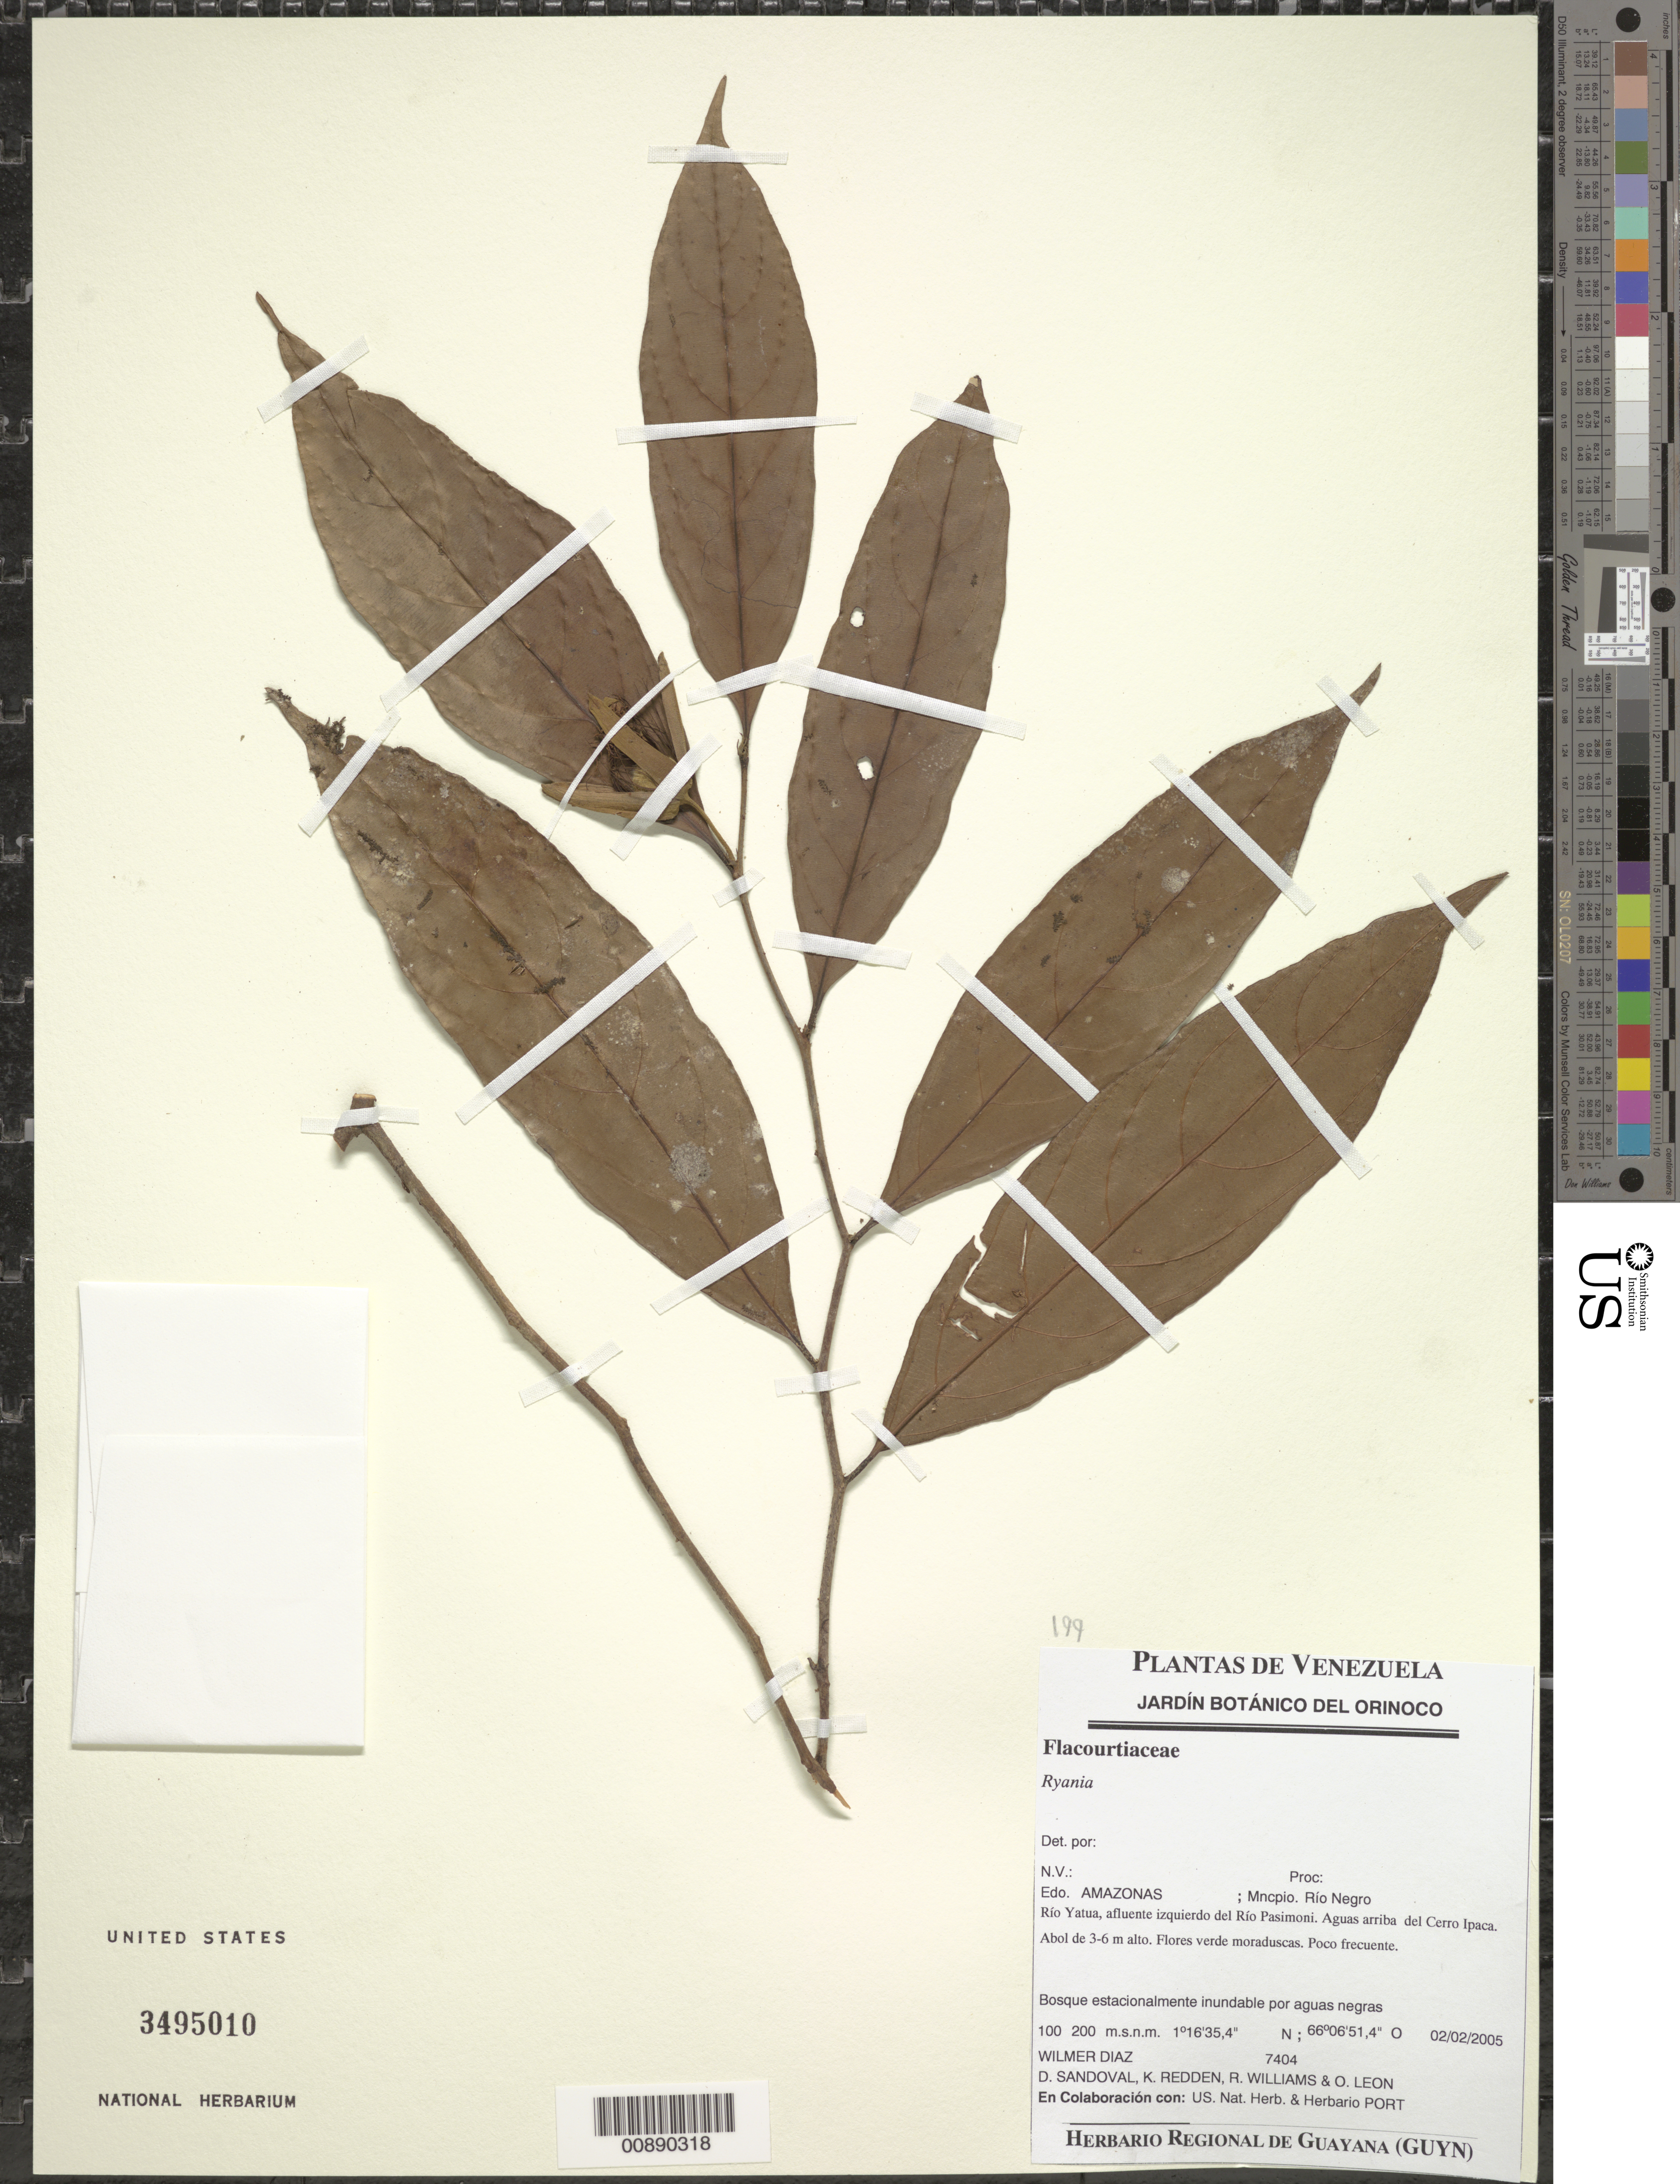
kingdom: Plantae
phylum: Tracheophyta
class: Magnoliopsida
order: Malpighiales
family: Salicaceae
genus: Ryania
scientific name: Ryania sp.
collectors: W. Díaz P., D. Sandoval, K. M. Redden, R. Williams & O. León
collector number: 7404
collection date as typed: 2-Feb-05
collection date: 2005-02-02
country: Venezuela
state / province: Amazonas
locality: Mun. Río Negro, Río Yatua, afluente del Río Pasimoni, Cerro Ipaca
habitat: Bosque estacionalmente inundable por aguas negras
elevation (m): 100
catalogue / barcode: US 3495010